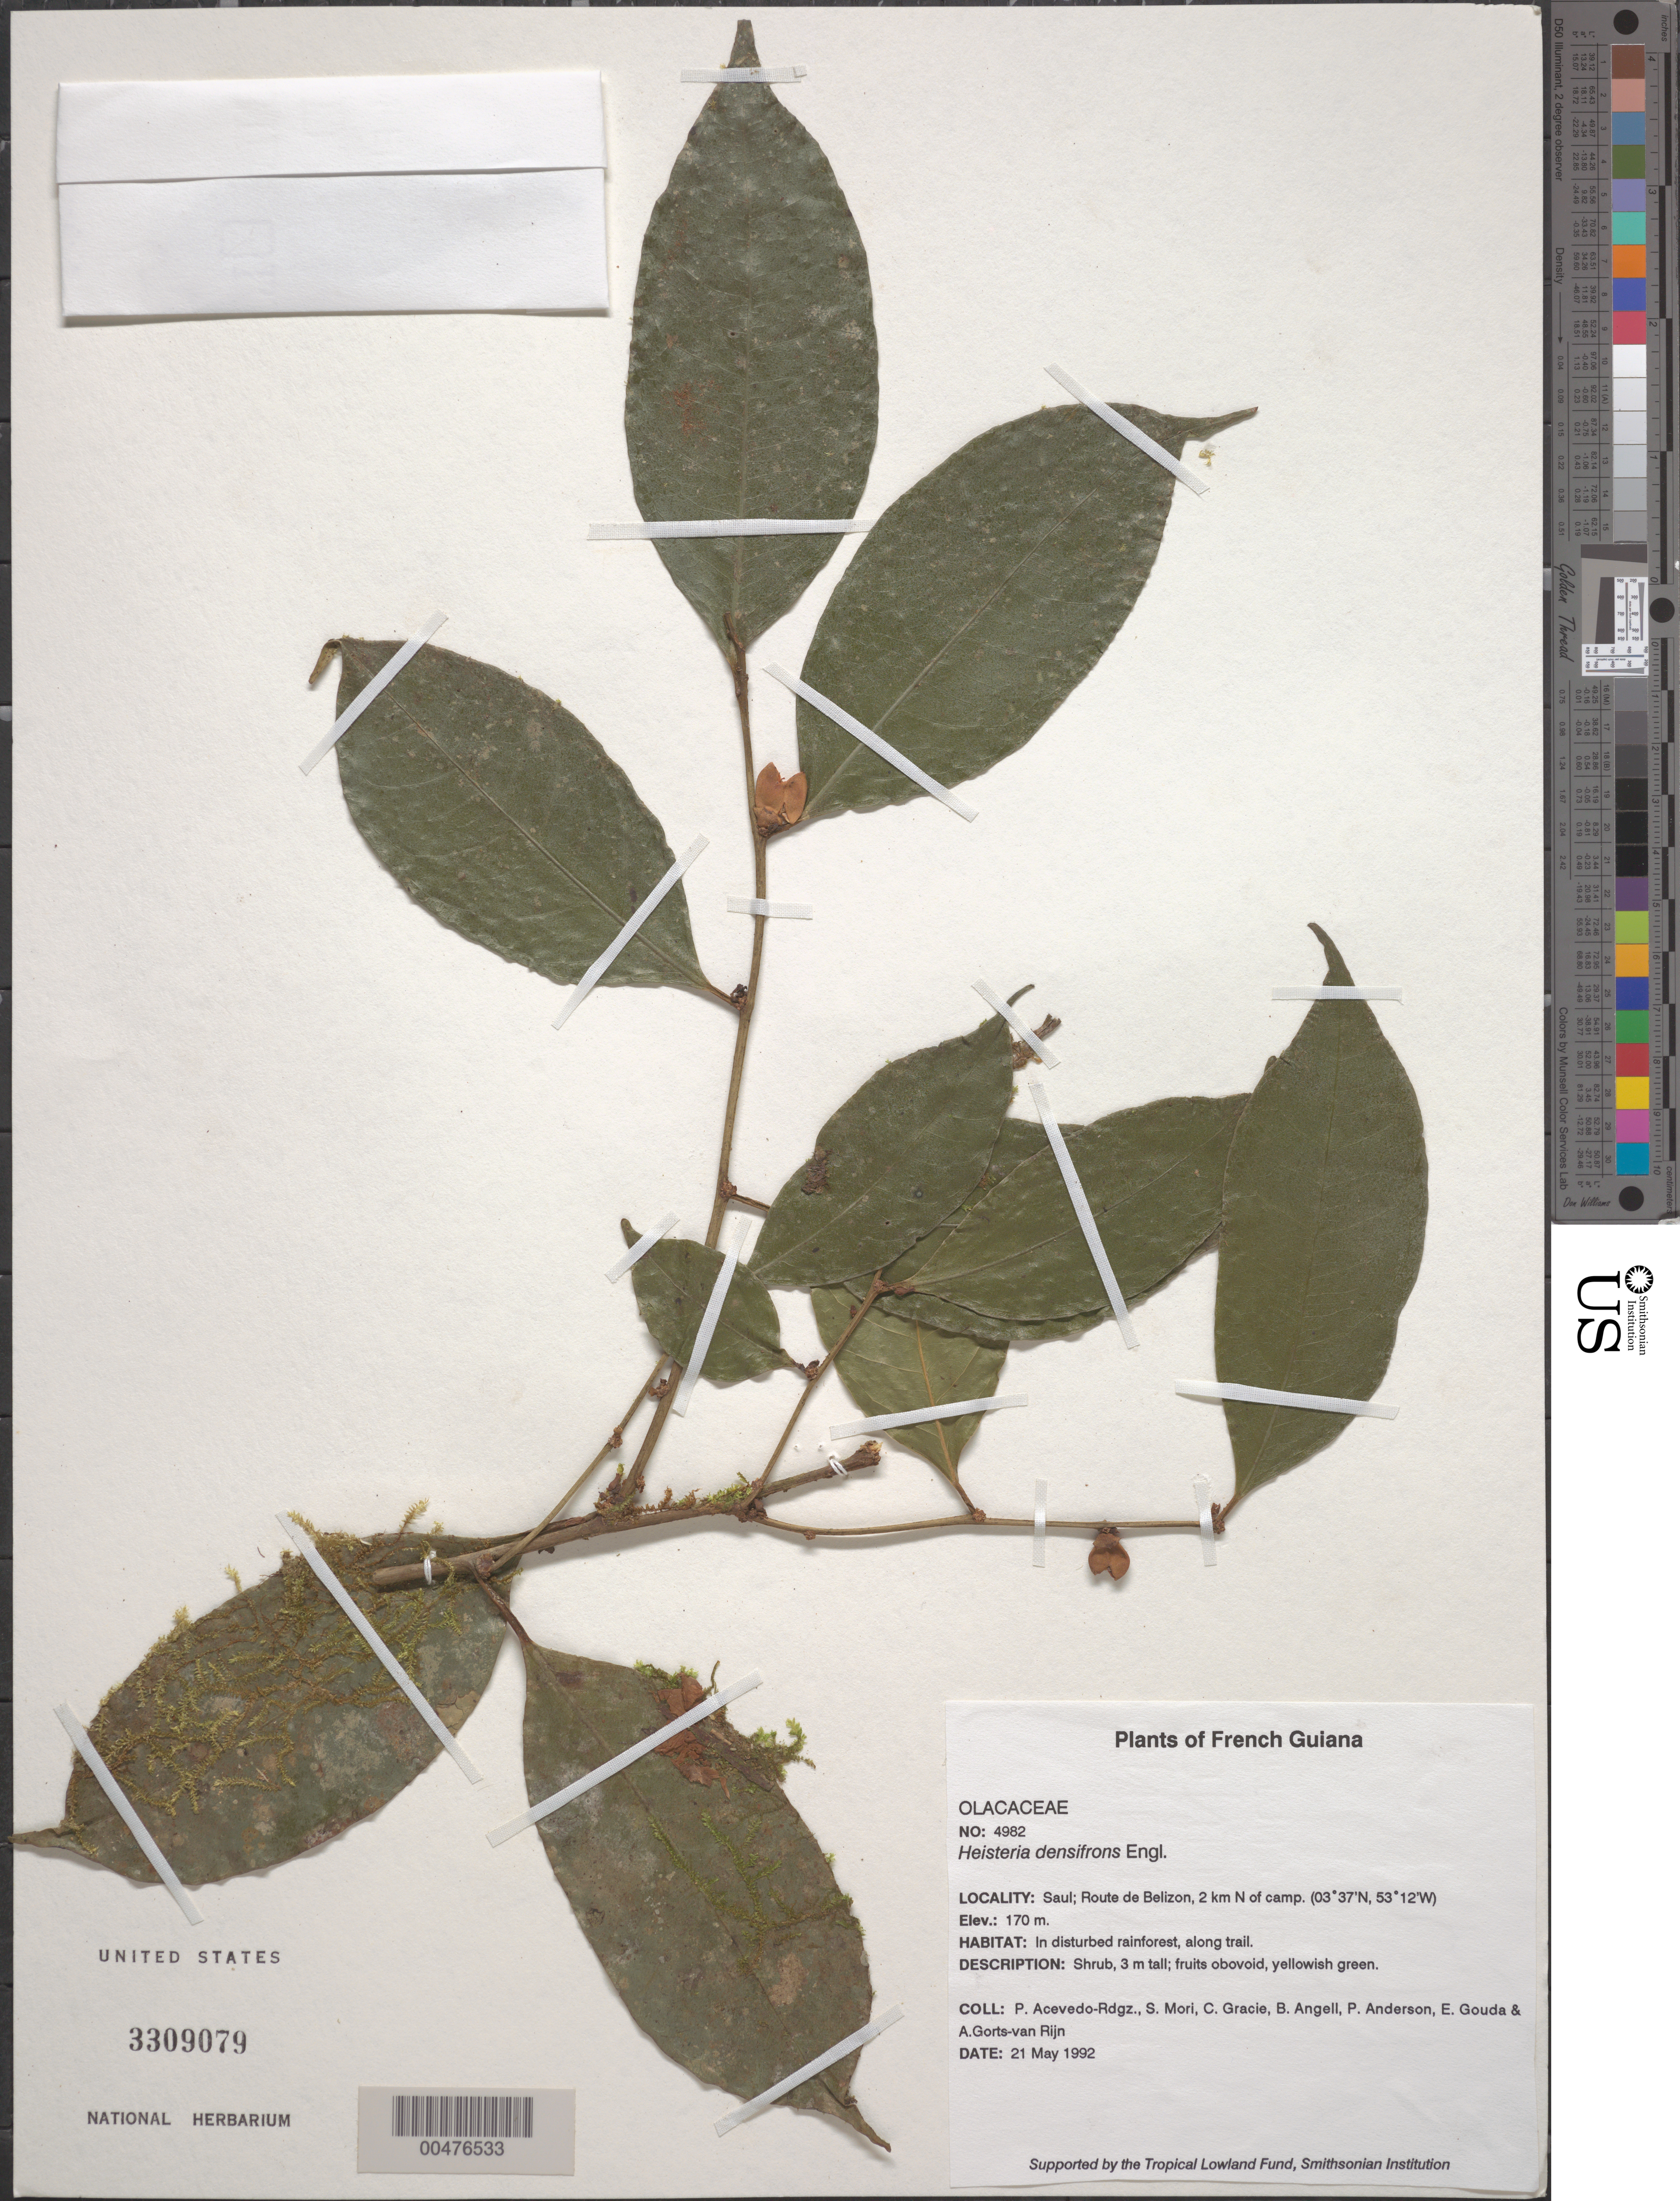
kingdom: Plantae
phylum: Tracheophyta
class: Magnoliopsida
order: Santalales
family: Erythropalaceae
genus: Heisteria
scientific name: Heisteria densifrons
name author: Engl.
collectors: P. Acevedo-Rodr., S. Mori, C. A. Gracie, Bobbi Angell, P. Anderson, E. J. Gouda & A. .R. A. Görts-van Rijn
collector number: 4982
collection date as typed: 21 May 1992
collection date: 1992-05-21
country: French Guiana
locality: Saul; Route de Belizon, 2 km N of camp.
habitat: In disturbed rainforest, along trail.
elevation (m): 170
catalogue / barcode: US 3309079